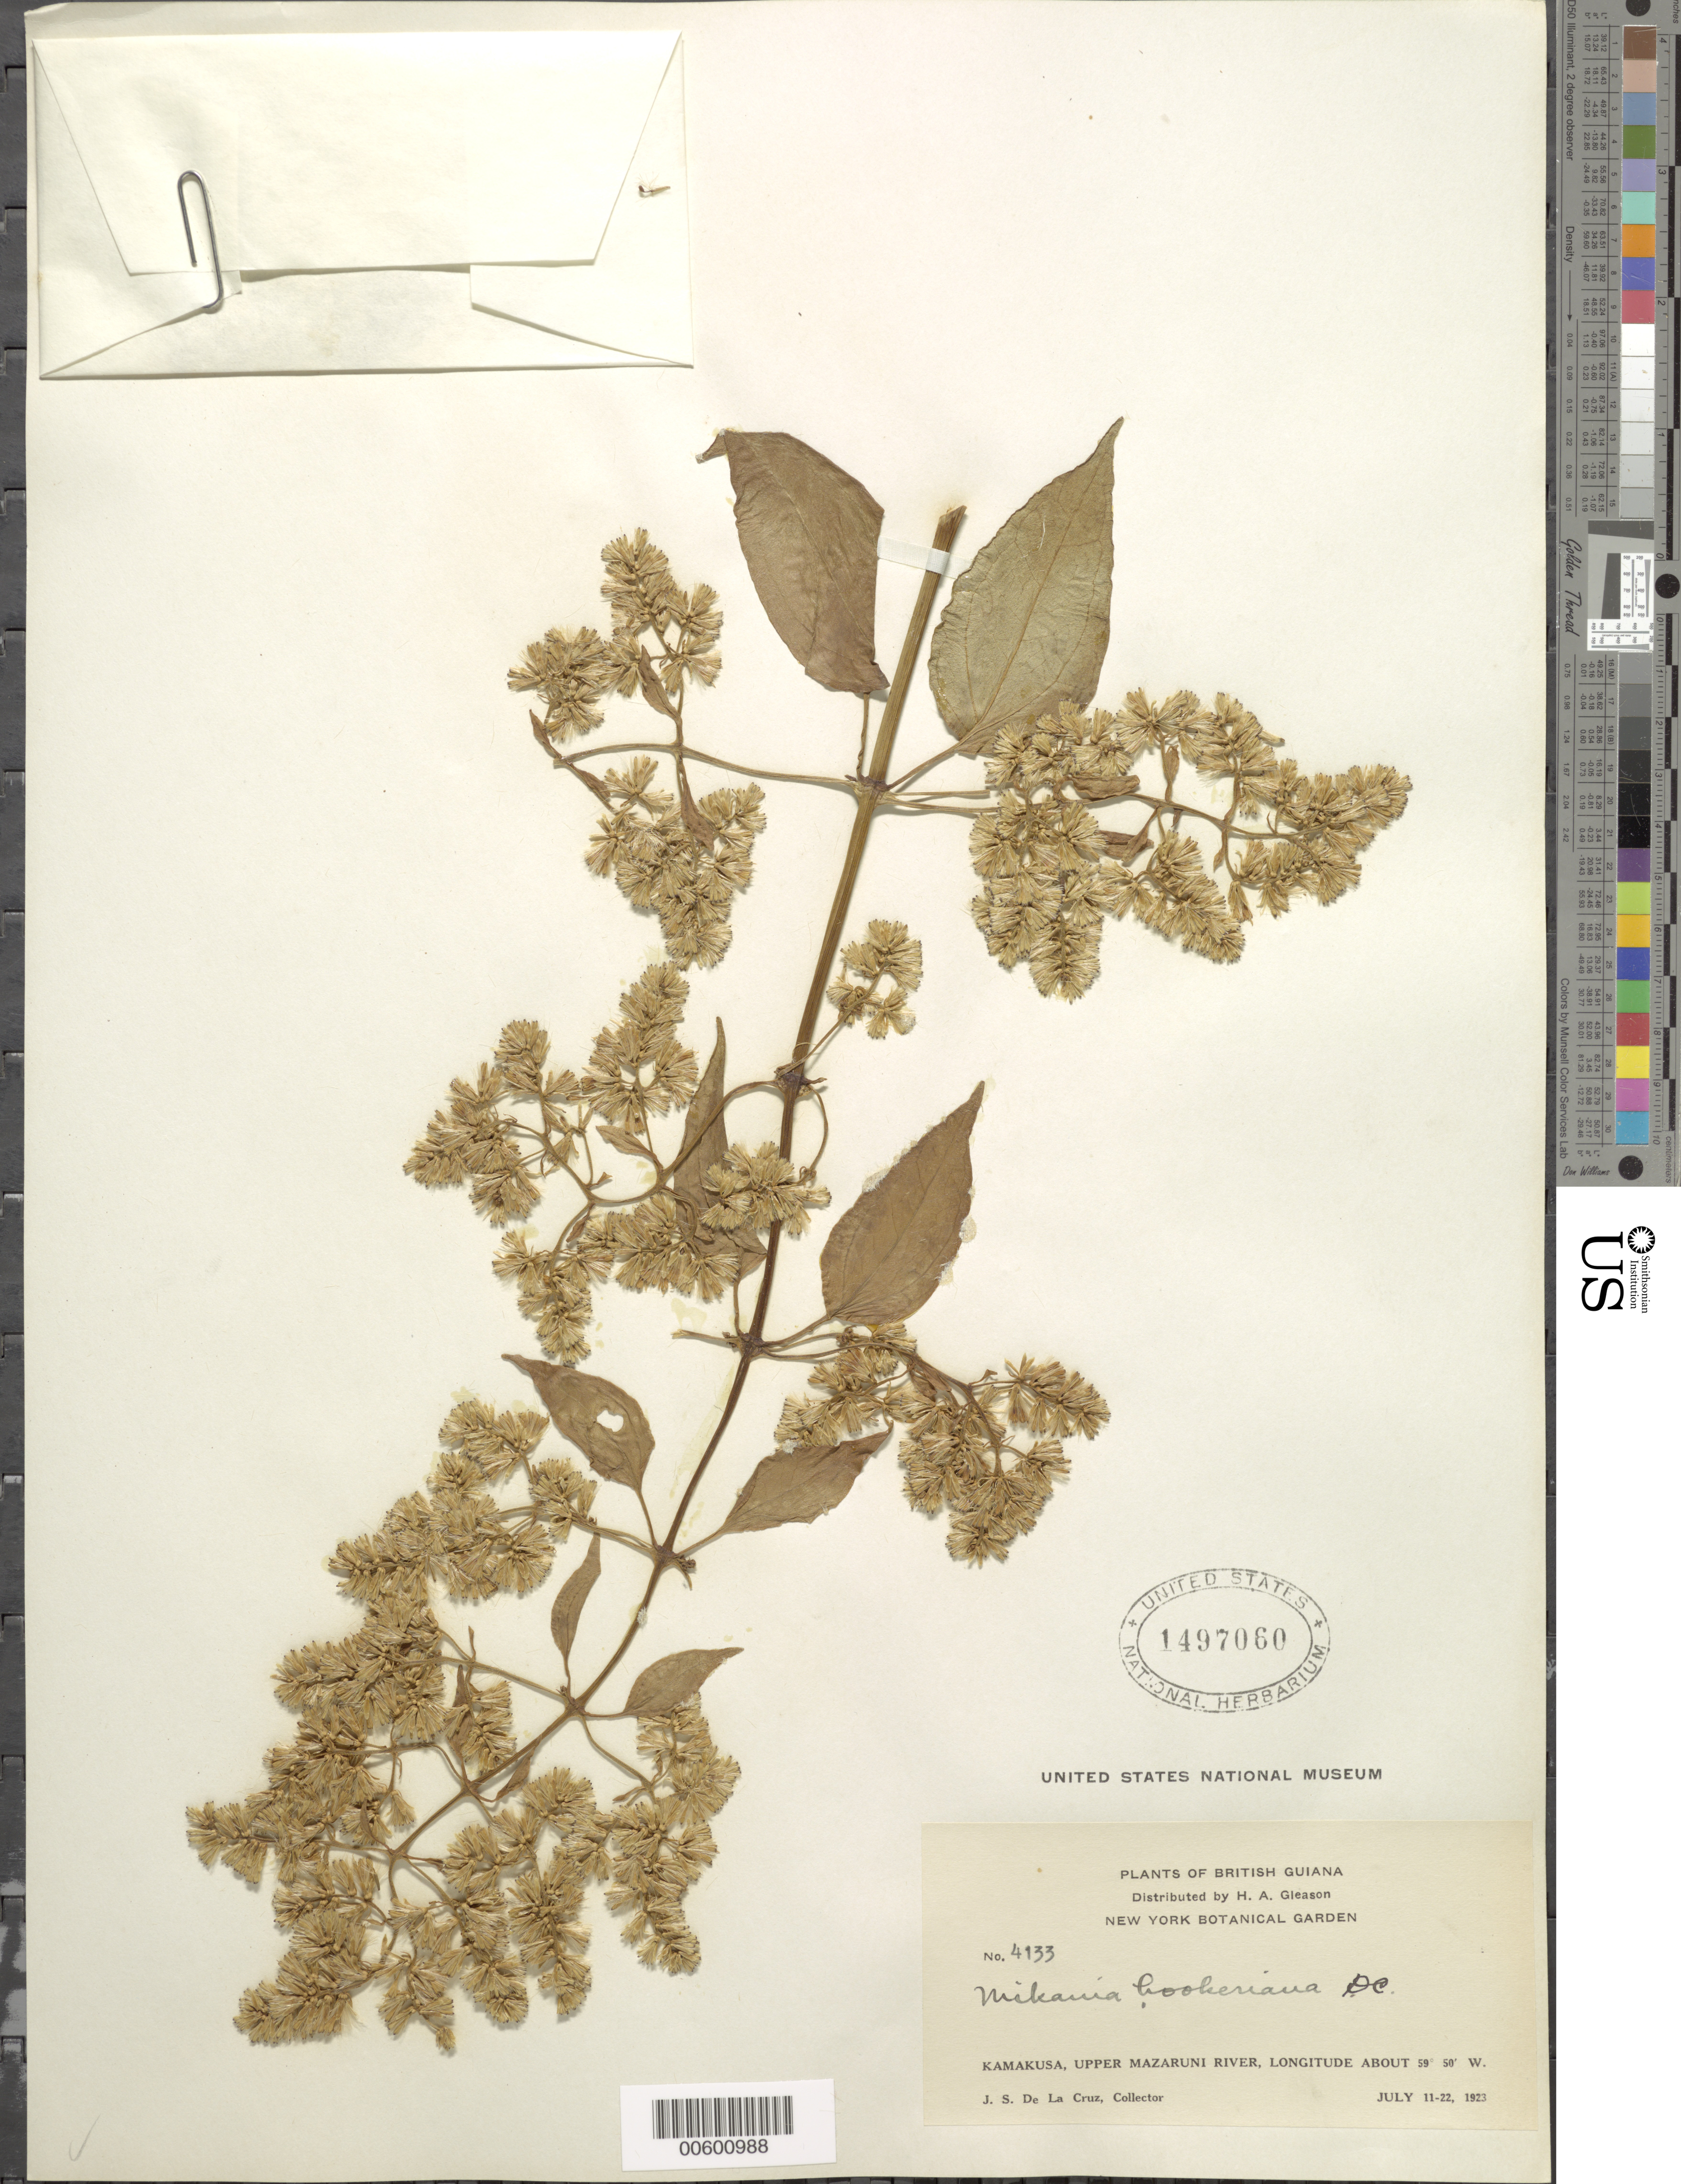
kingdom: Plantae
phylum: Tracheophyta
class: Magnoliopsida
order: Asterales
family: Asteraceae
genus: Mikania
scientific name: Mikania hookeriana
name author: DC.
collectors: J. S. de la Cruz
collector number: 4133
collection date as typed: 11-Jul-23 to 22-Jul-23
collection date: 1923-07-11/1923-07-22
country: Guyana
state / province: Cuyuni-Mazaruni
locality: Kamakusa, Upper Mazaruni R.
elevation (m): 100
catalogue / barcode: US 1497060